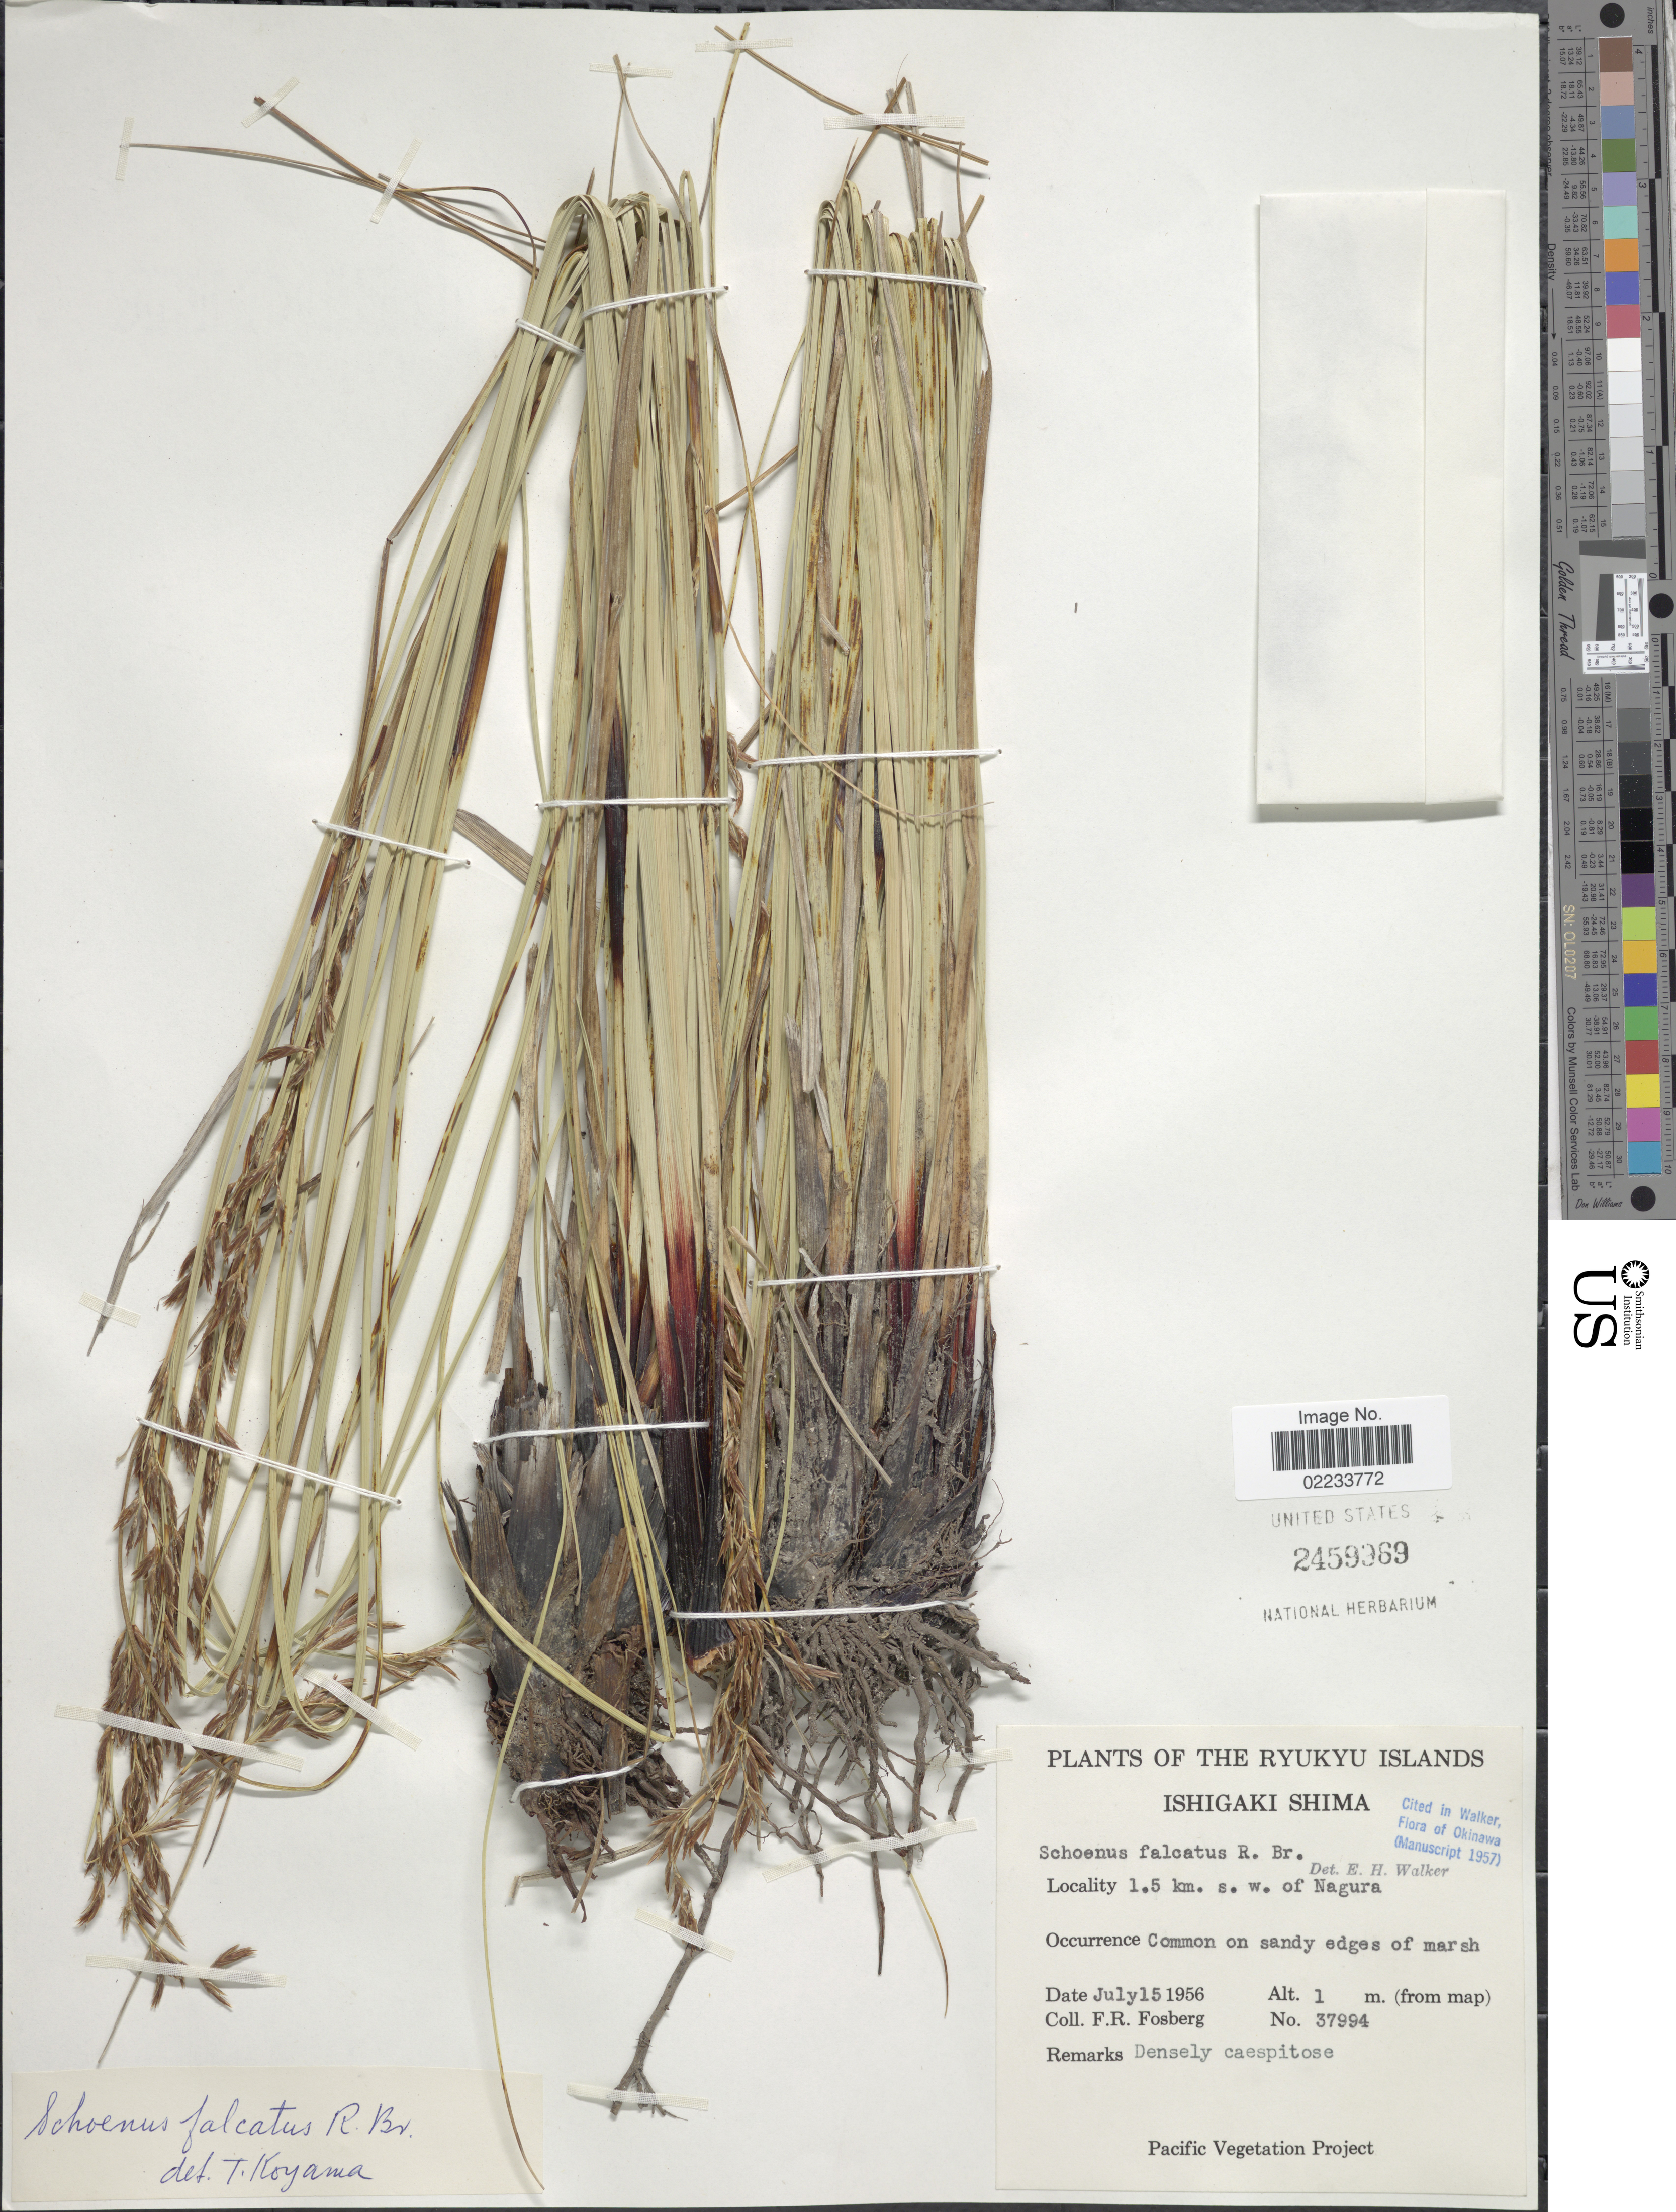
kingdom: Plantae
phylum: Tracheophyta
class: Liliopsida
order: Poales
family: Cyperaceae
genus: Schoenus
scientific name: Schoenus falcatus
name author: R. Br.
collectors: F. R. Fosberg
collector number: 37994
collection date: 1956-07-15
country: Japan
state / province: Okinawa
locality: The Ryukyu Islands, Ishigaki Shima, 1.5 km s.w. of Nagura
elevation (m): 1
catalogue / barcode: US 2459969